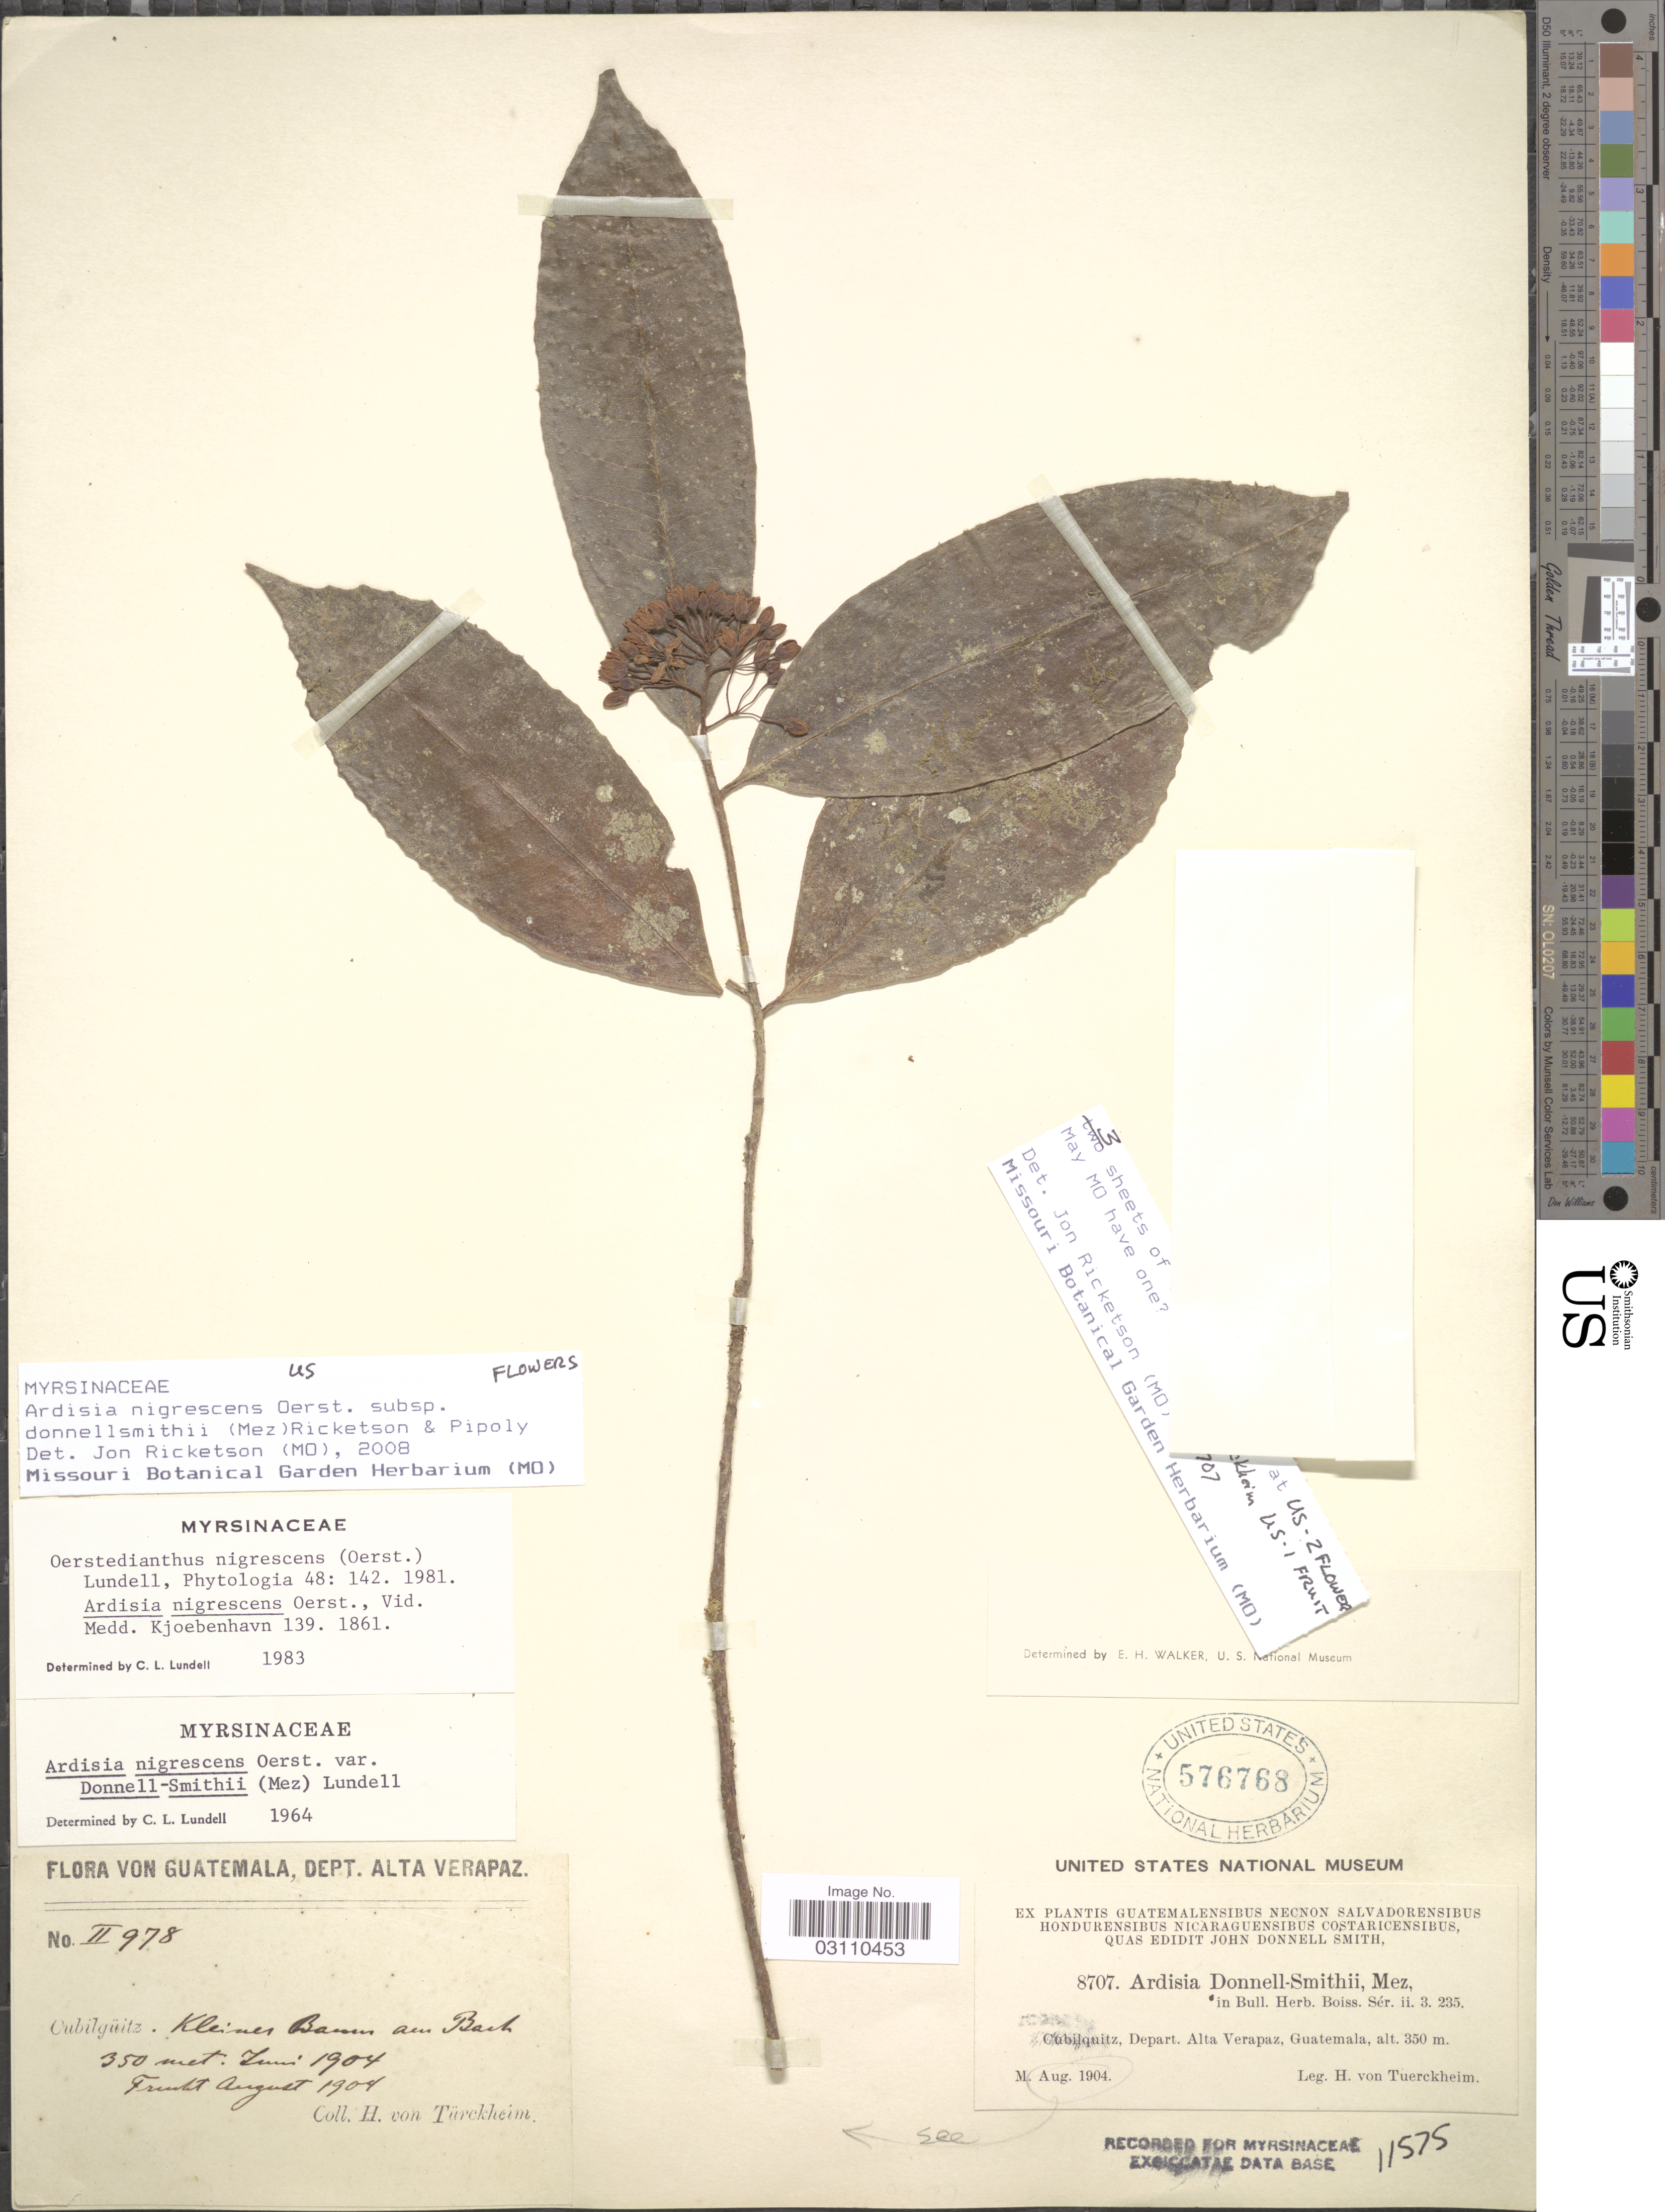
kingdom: Plantae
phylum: Tracheophyta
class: Magnoliopsida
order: Ericales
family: Primulaceae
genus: Ardisia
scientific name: Ardisia nigrescens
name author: Oerst.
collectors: H. von Türckheim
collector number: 8707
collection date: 1904-06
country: Guatemala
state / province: Alta Verapaz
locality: Cubilquitz, Depart. Alta Verapaz.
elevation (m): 350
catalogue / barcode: US 576768